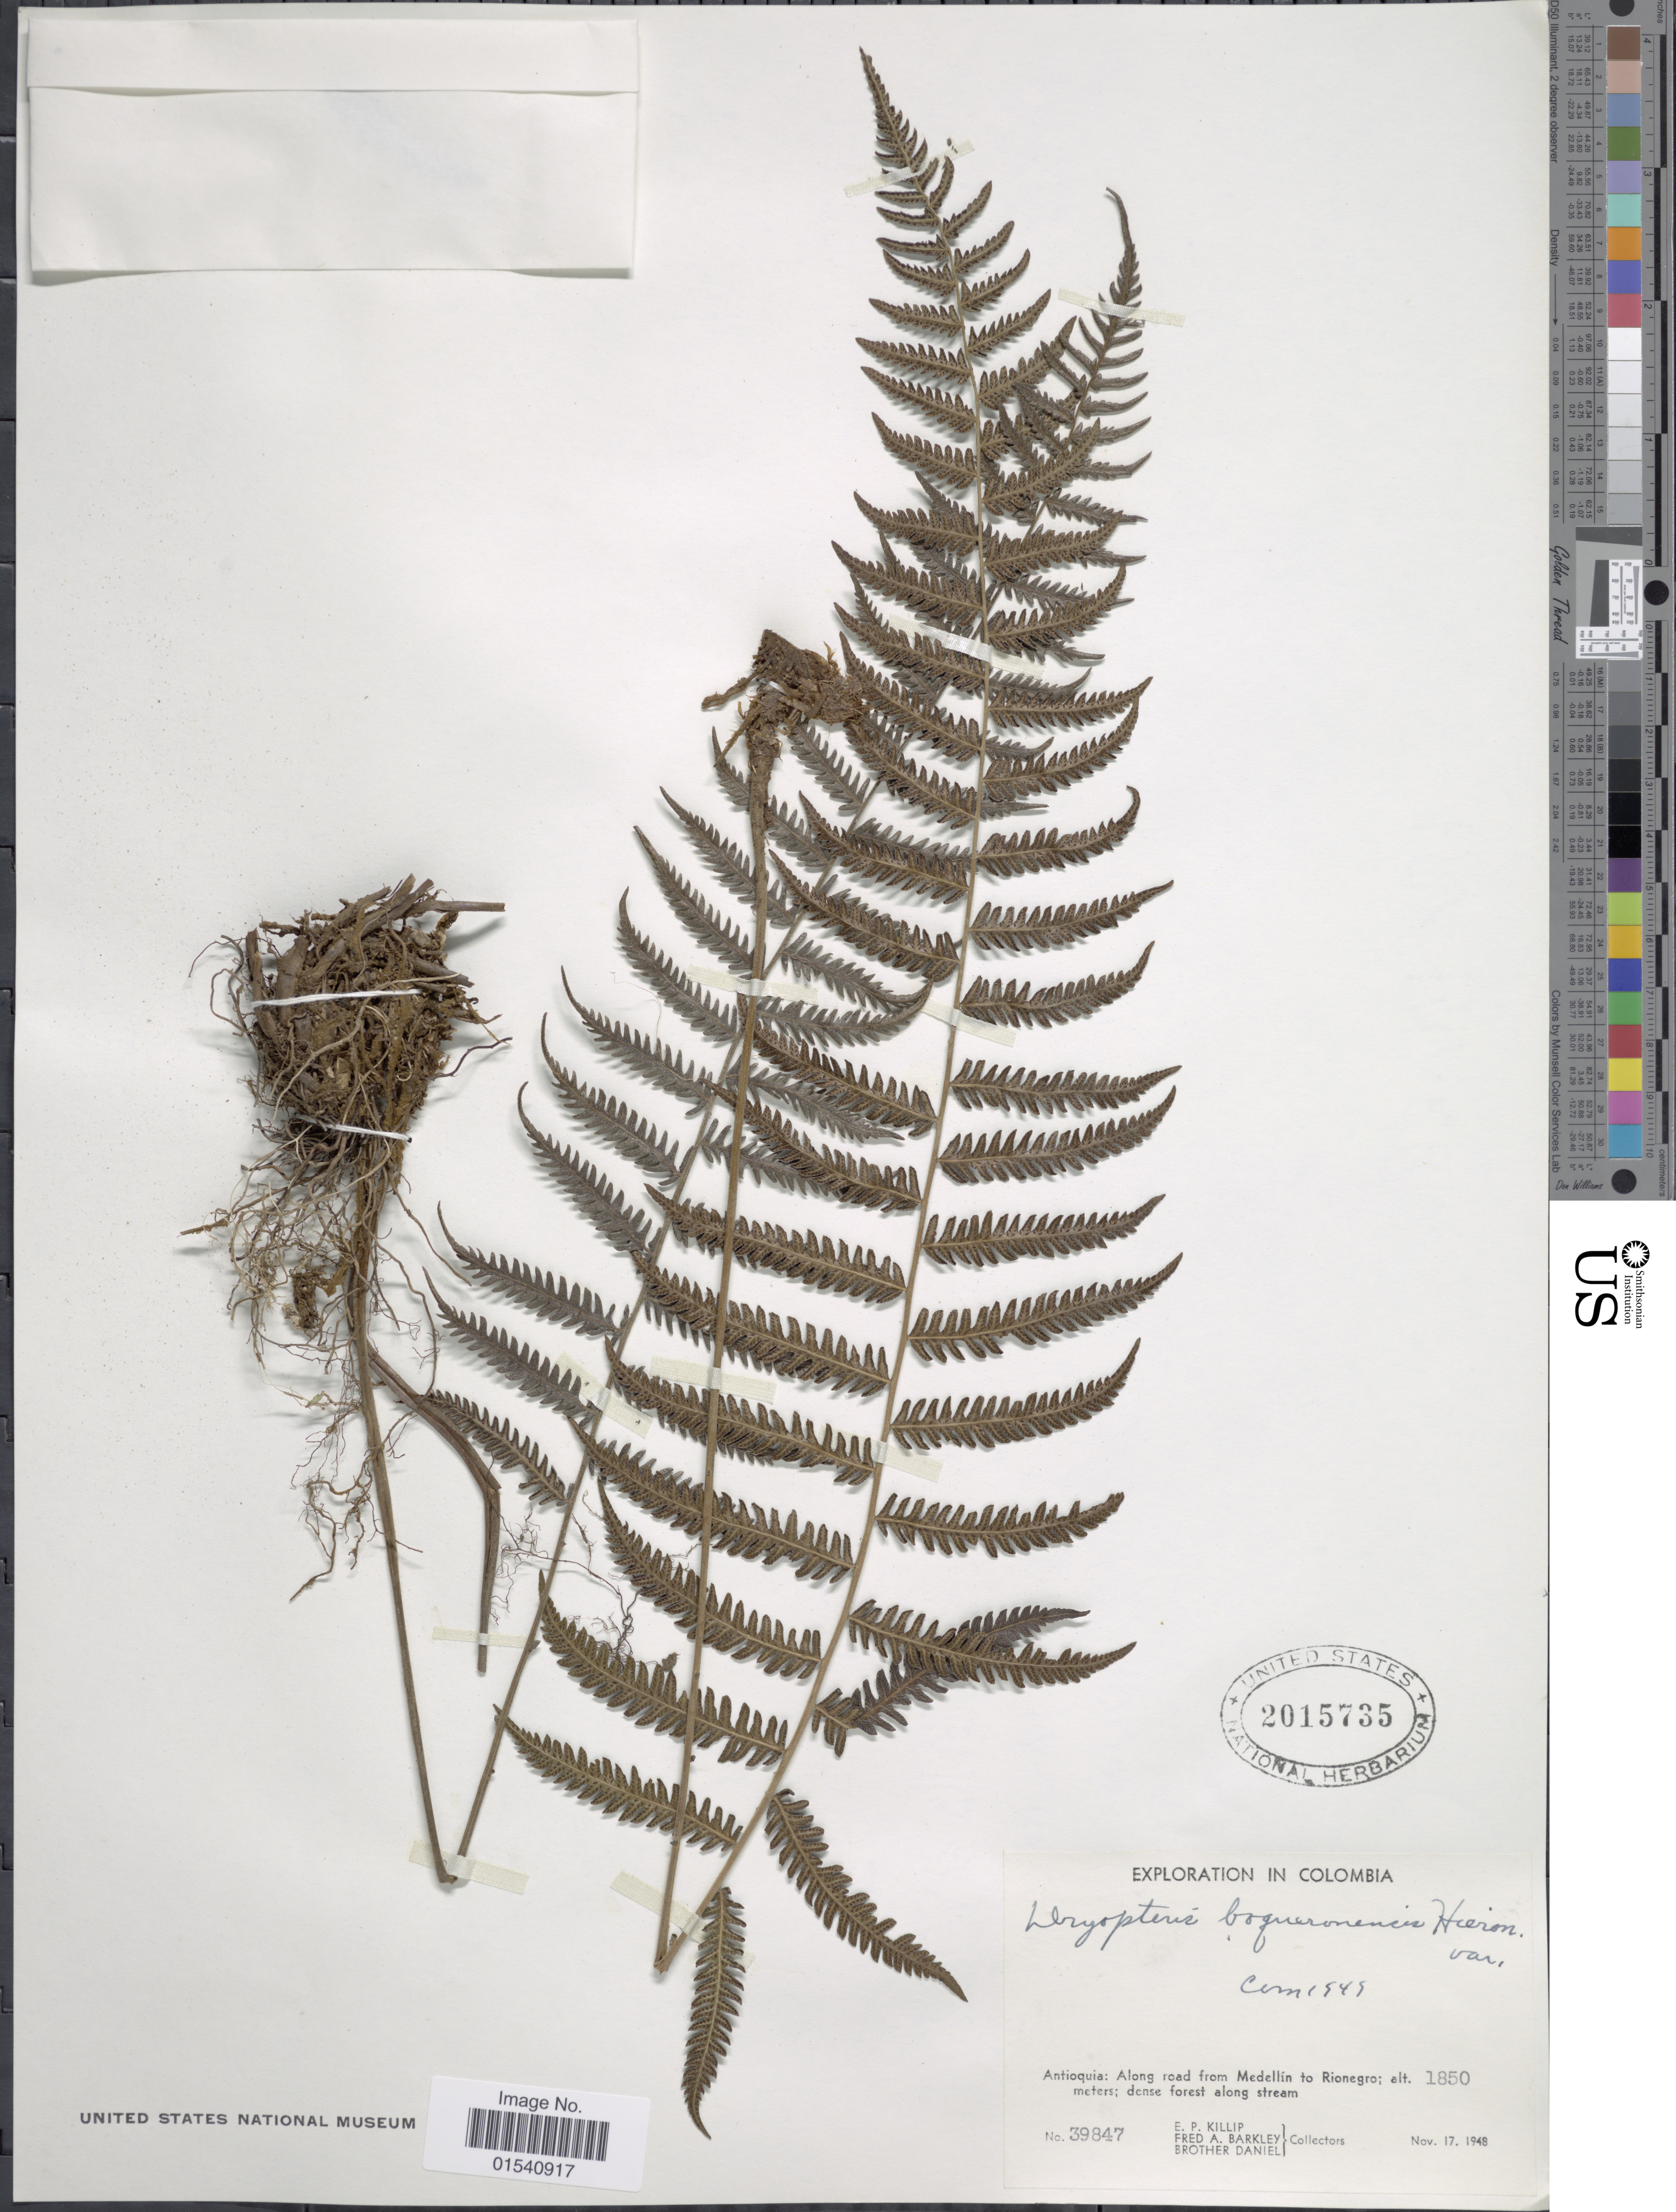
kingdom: Plantae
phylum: Tracheophyta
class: Polypodiopsida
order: Polypodiales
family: Thelypteridaceae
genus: Amauropelta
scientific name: Amauropelta rudis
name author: (Kunze) Pic. Serm.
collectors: E. P. Killip, F. A. Barkley & Bro. Daniel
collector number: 39847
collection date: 1948-11-17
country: Colombia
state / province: Antioquia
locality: Along road from Medellín to Rionegro; dense forest along stream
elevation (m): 1850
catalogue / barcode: US 2015735